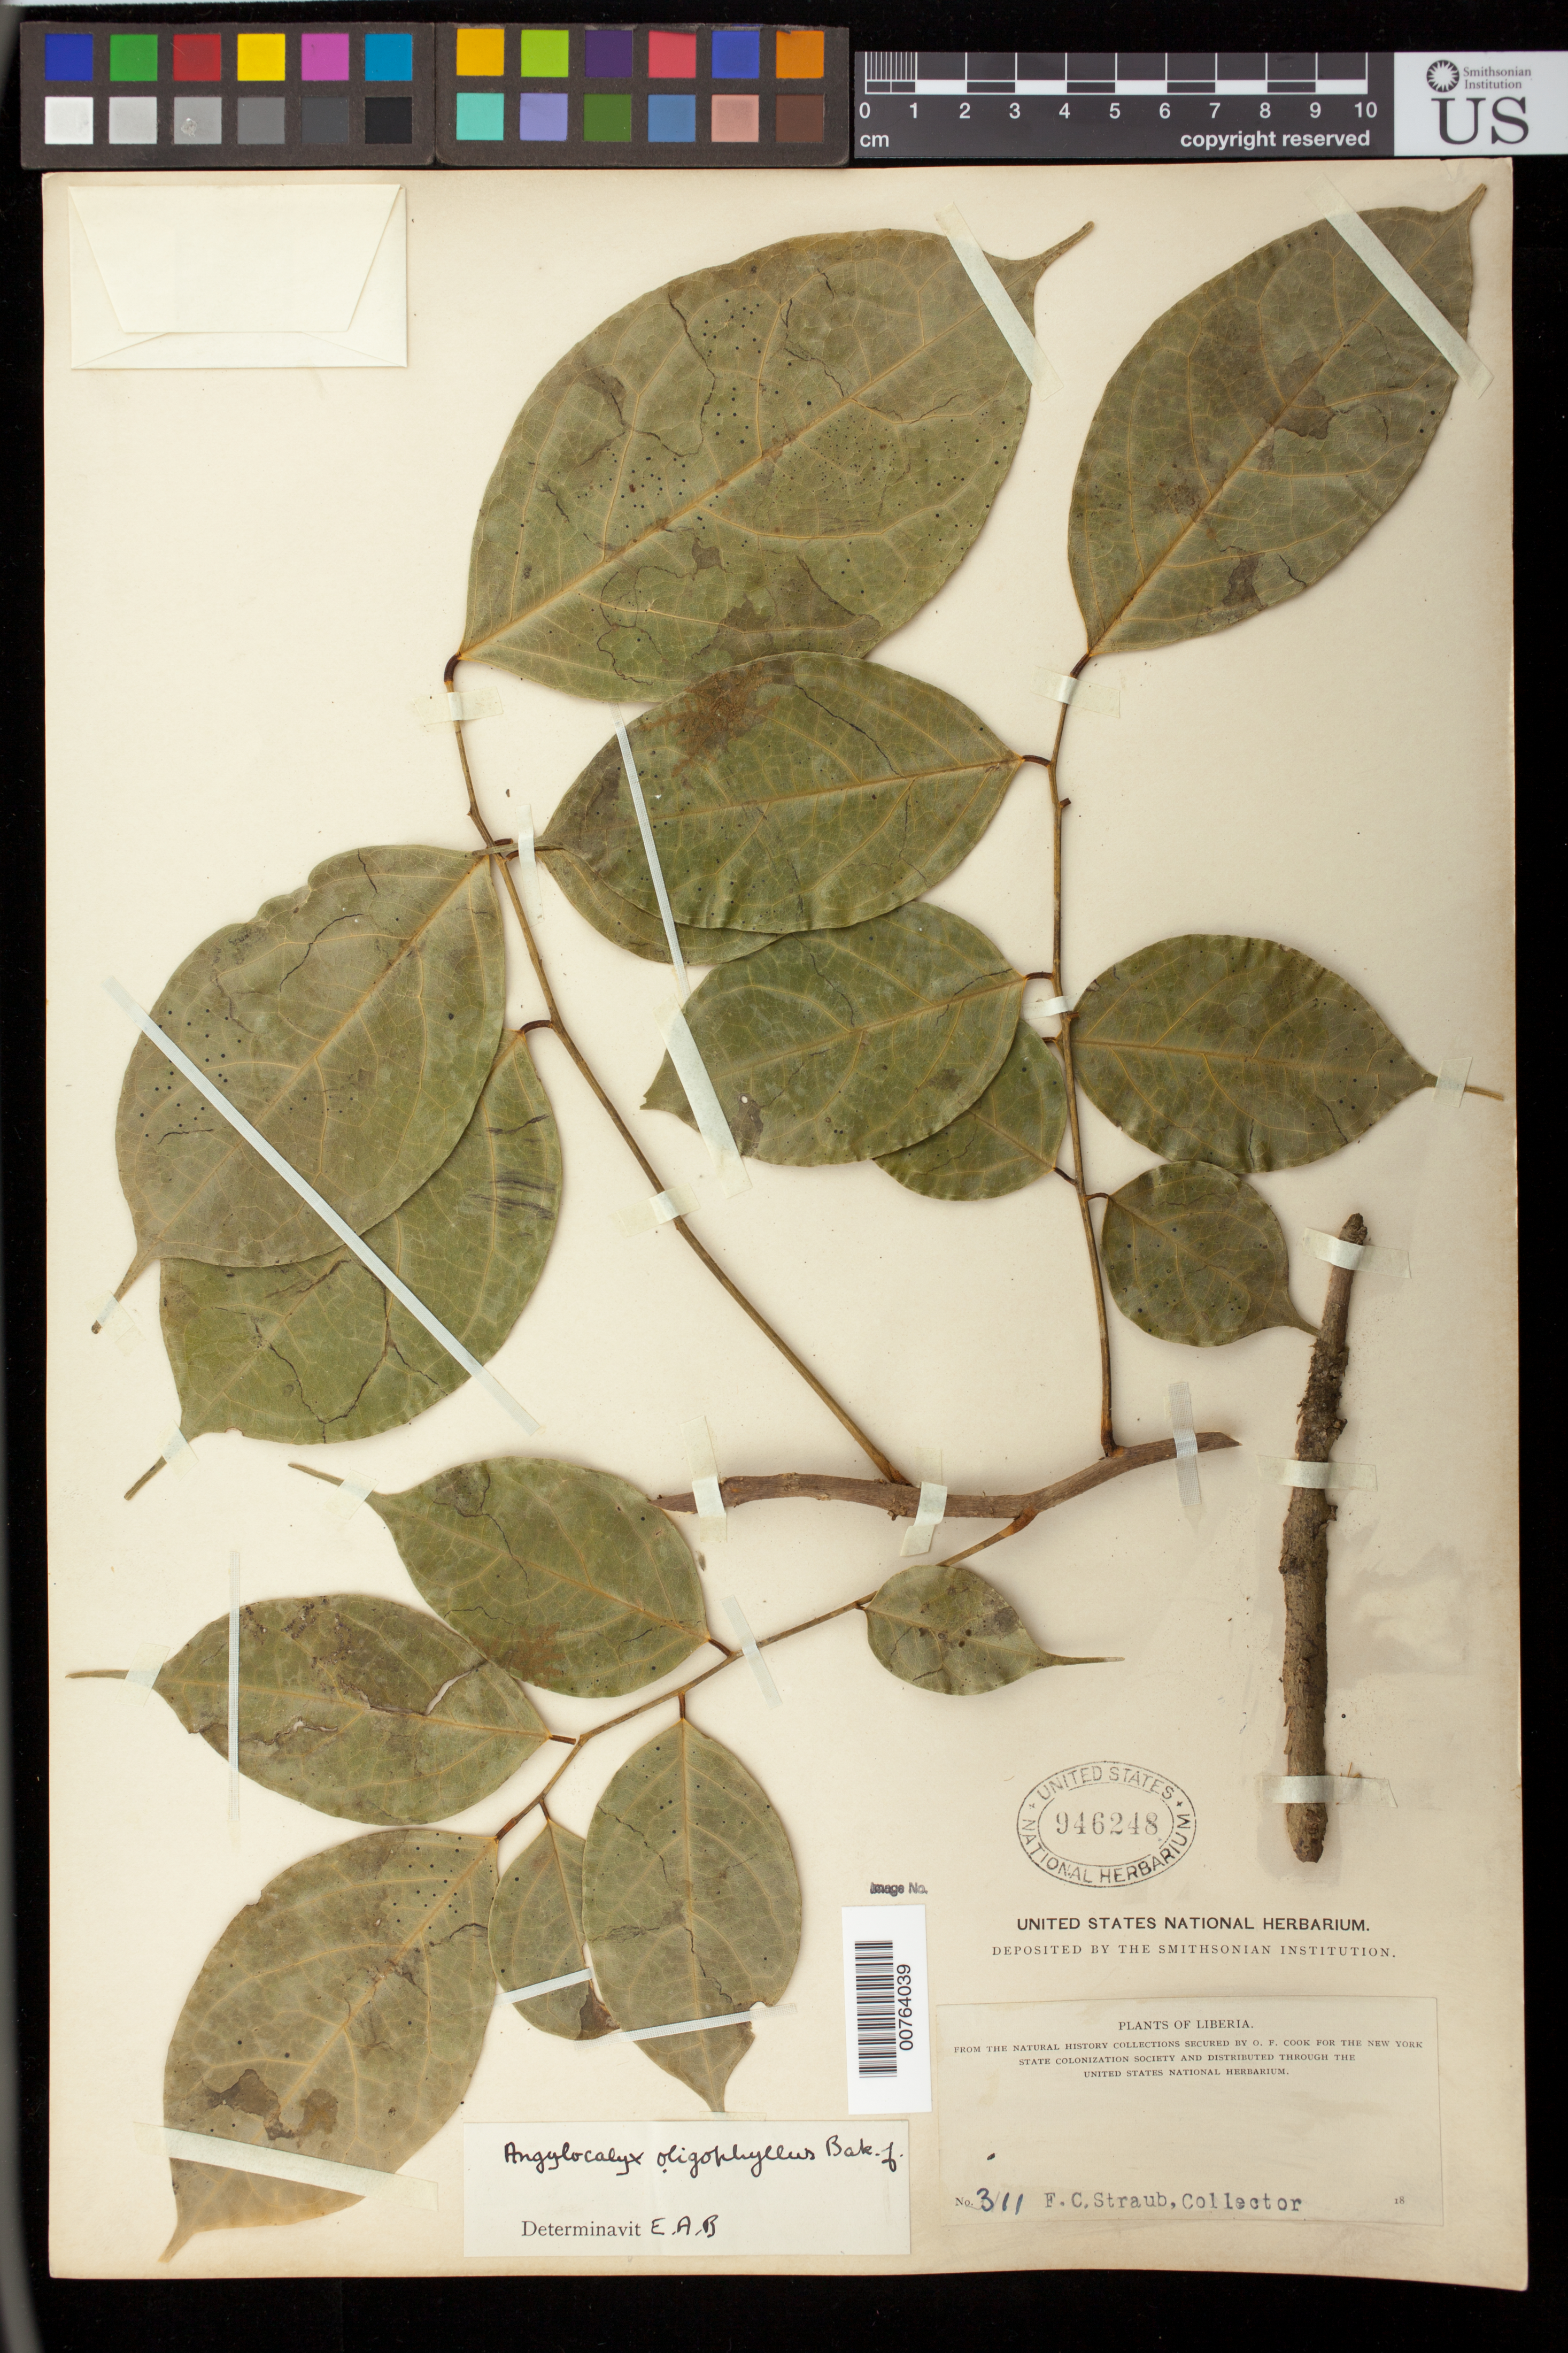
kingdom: Plantae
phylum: Tracheophyta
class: Magnoliopsida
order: Fabales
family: Fabaceae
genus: Angylocalyx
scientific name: Angylocalyx oligophyllus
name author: Baker f.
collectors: F. Straub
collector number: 311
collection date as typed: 18--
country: Liberia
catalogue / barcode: US 946248